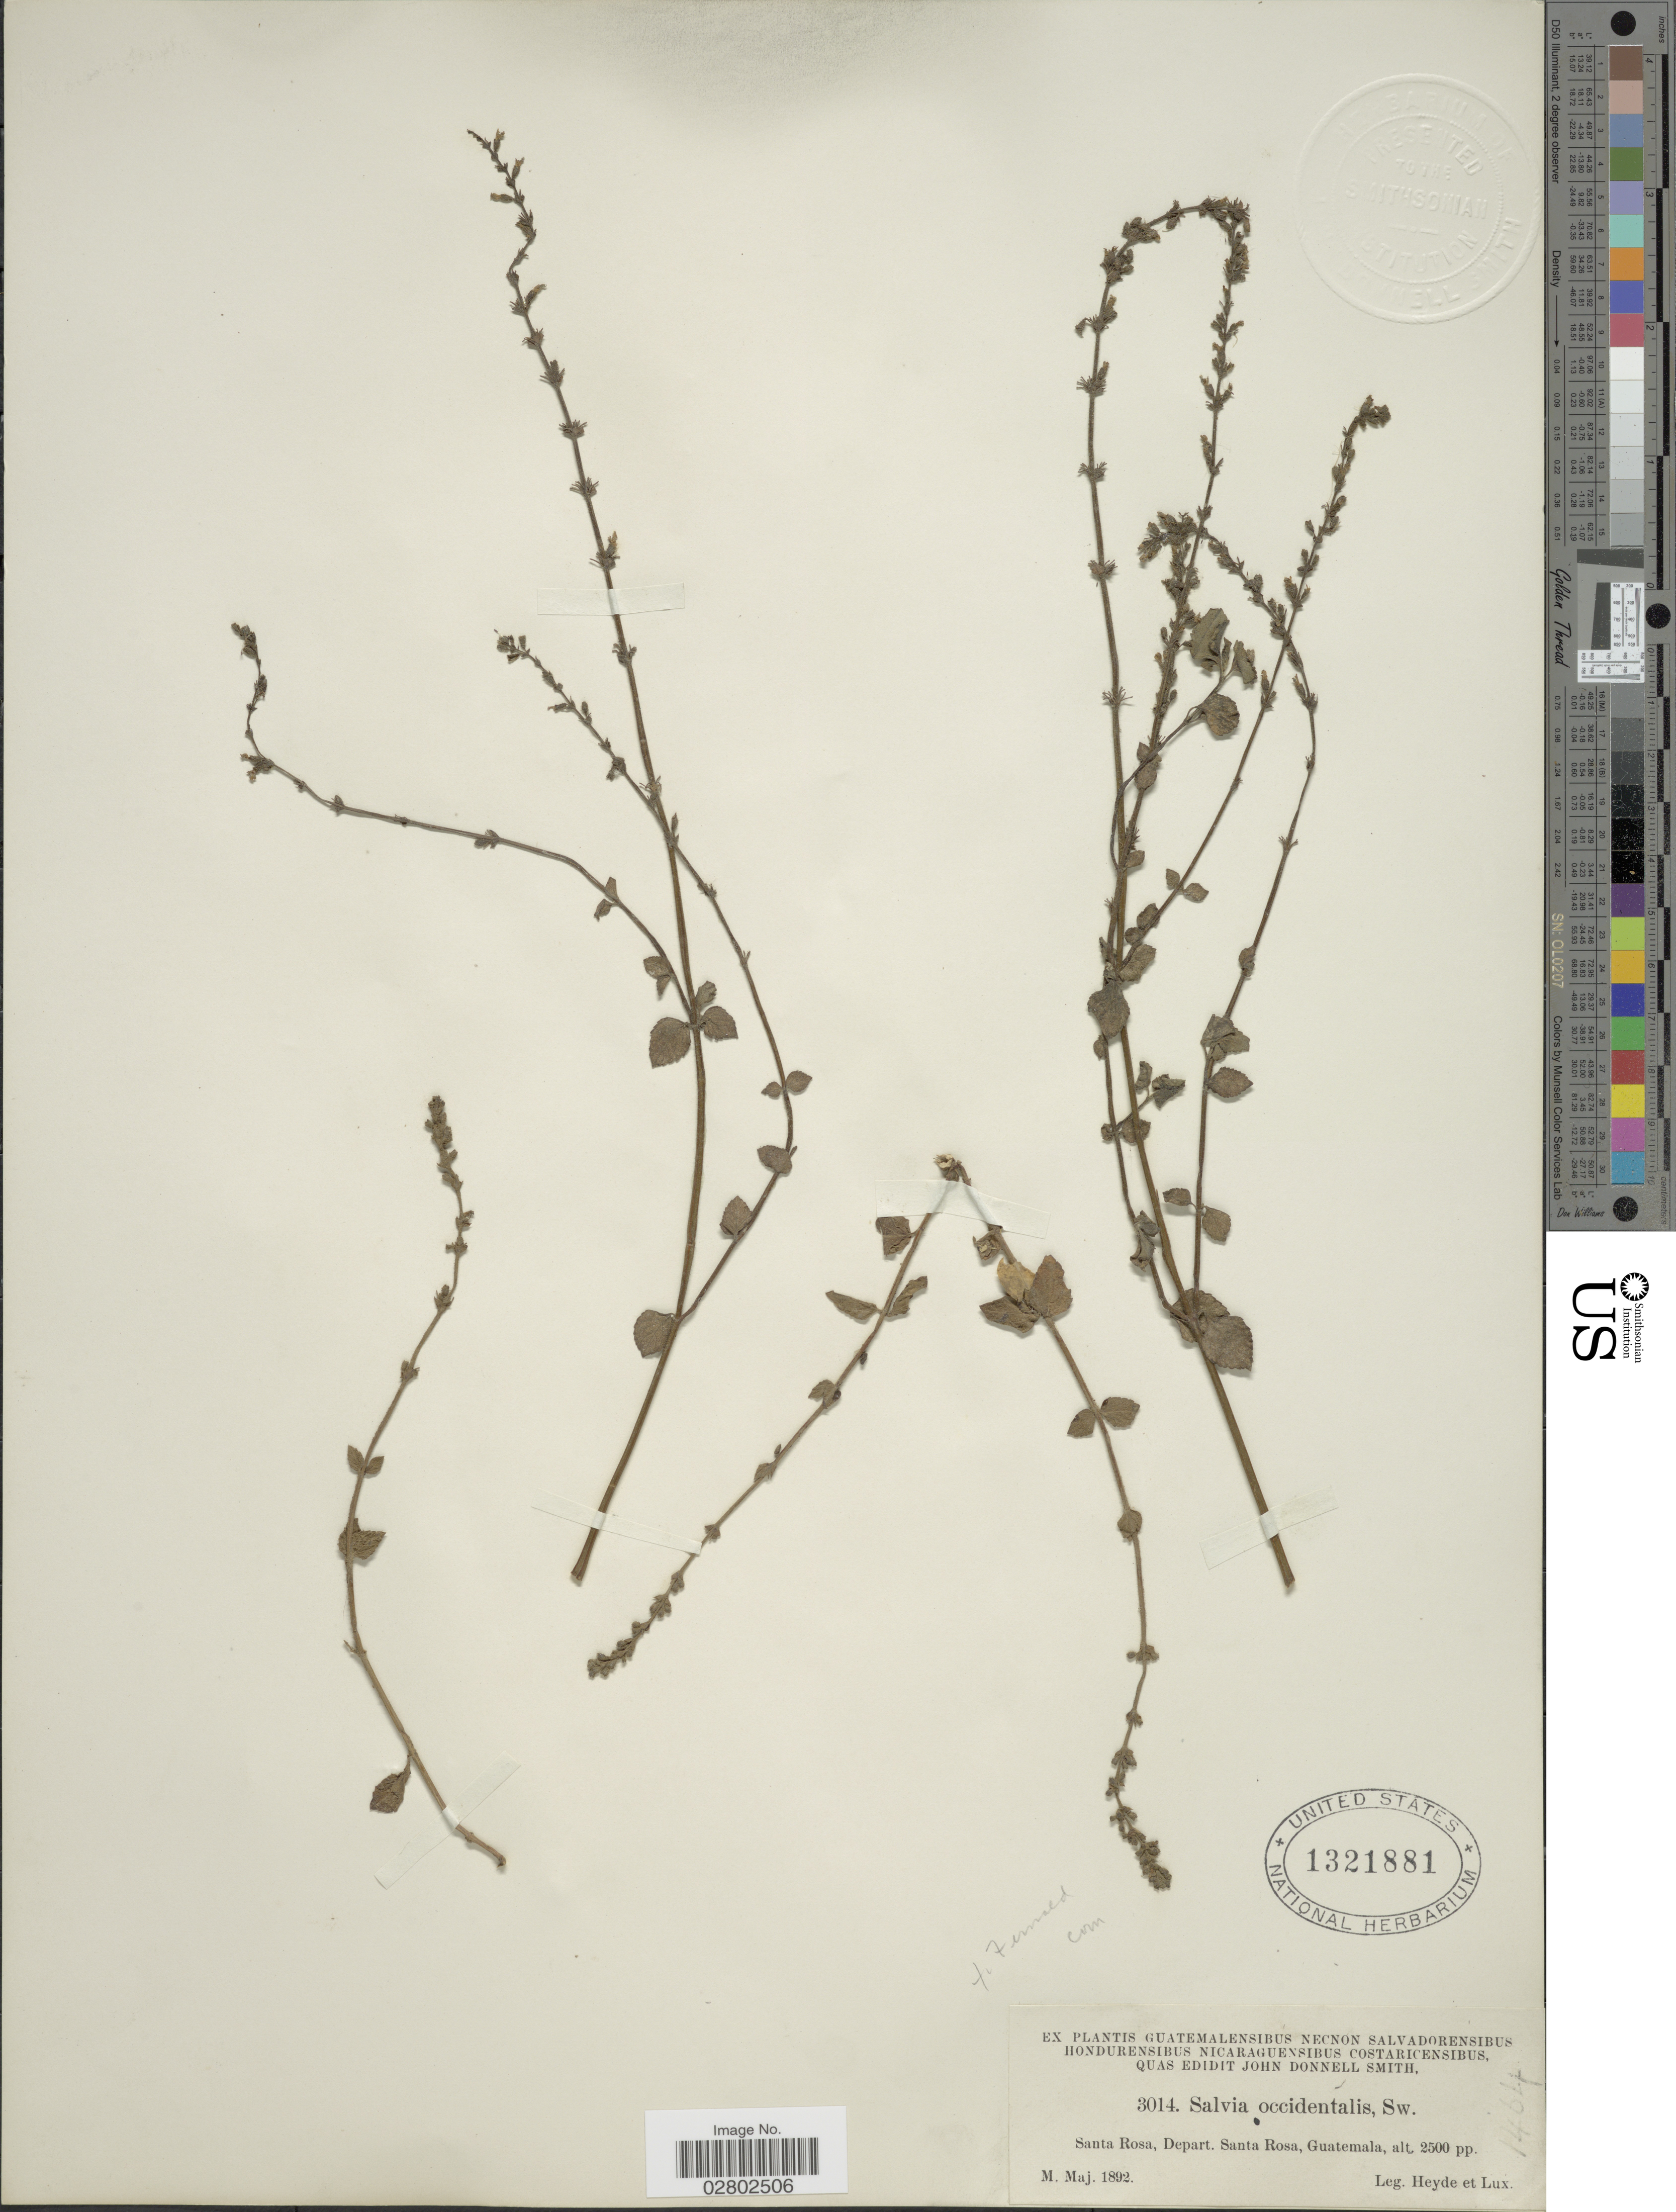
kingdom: Plantae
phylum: Tracheophyta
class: Magnoliopsida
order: Lamiales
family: Lamiaceae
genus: Salvia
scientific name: Salvia occidentalis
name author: Sw.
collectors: Heyde & Lux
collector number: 3014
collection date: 1892-05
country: Guatemala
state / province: Santa Rosa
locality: Santa Rosa, Depart. Santa Rosa.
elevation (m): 762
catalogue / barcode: US 1321881